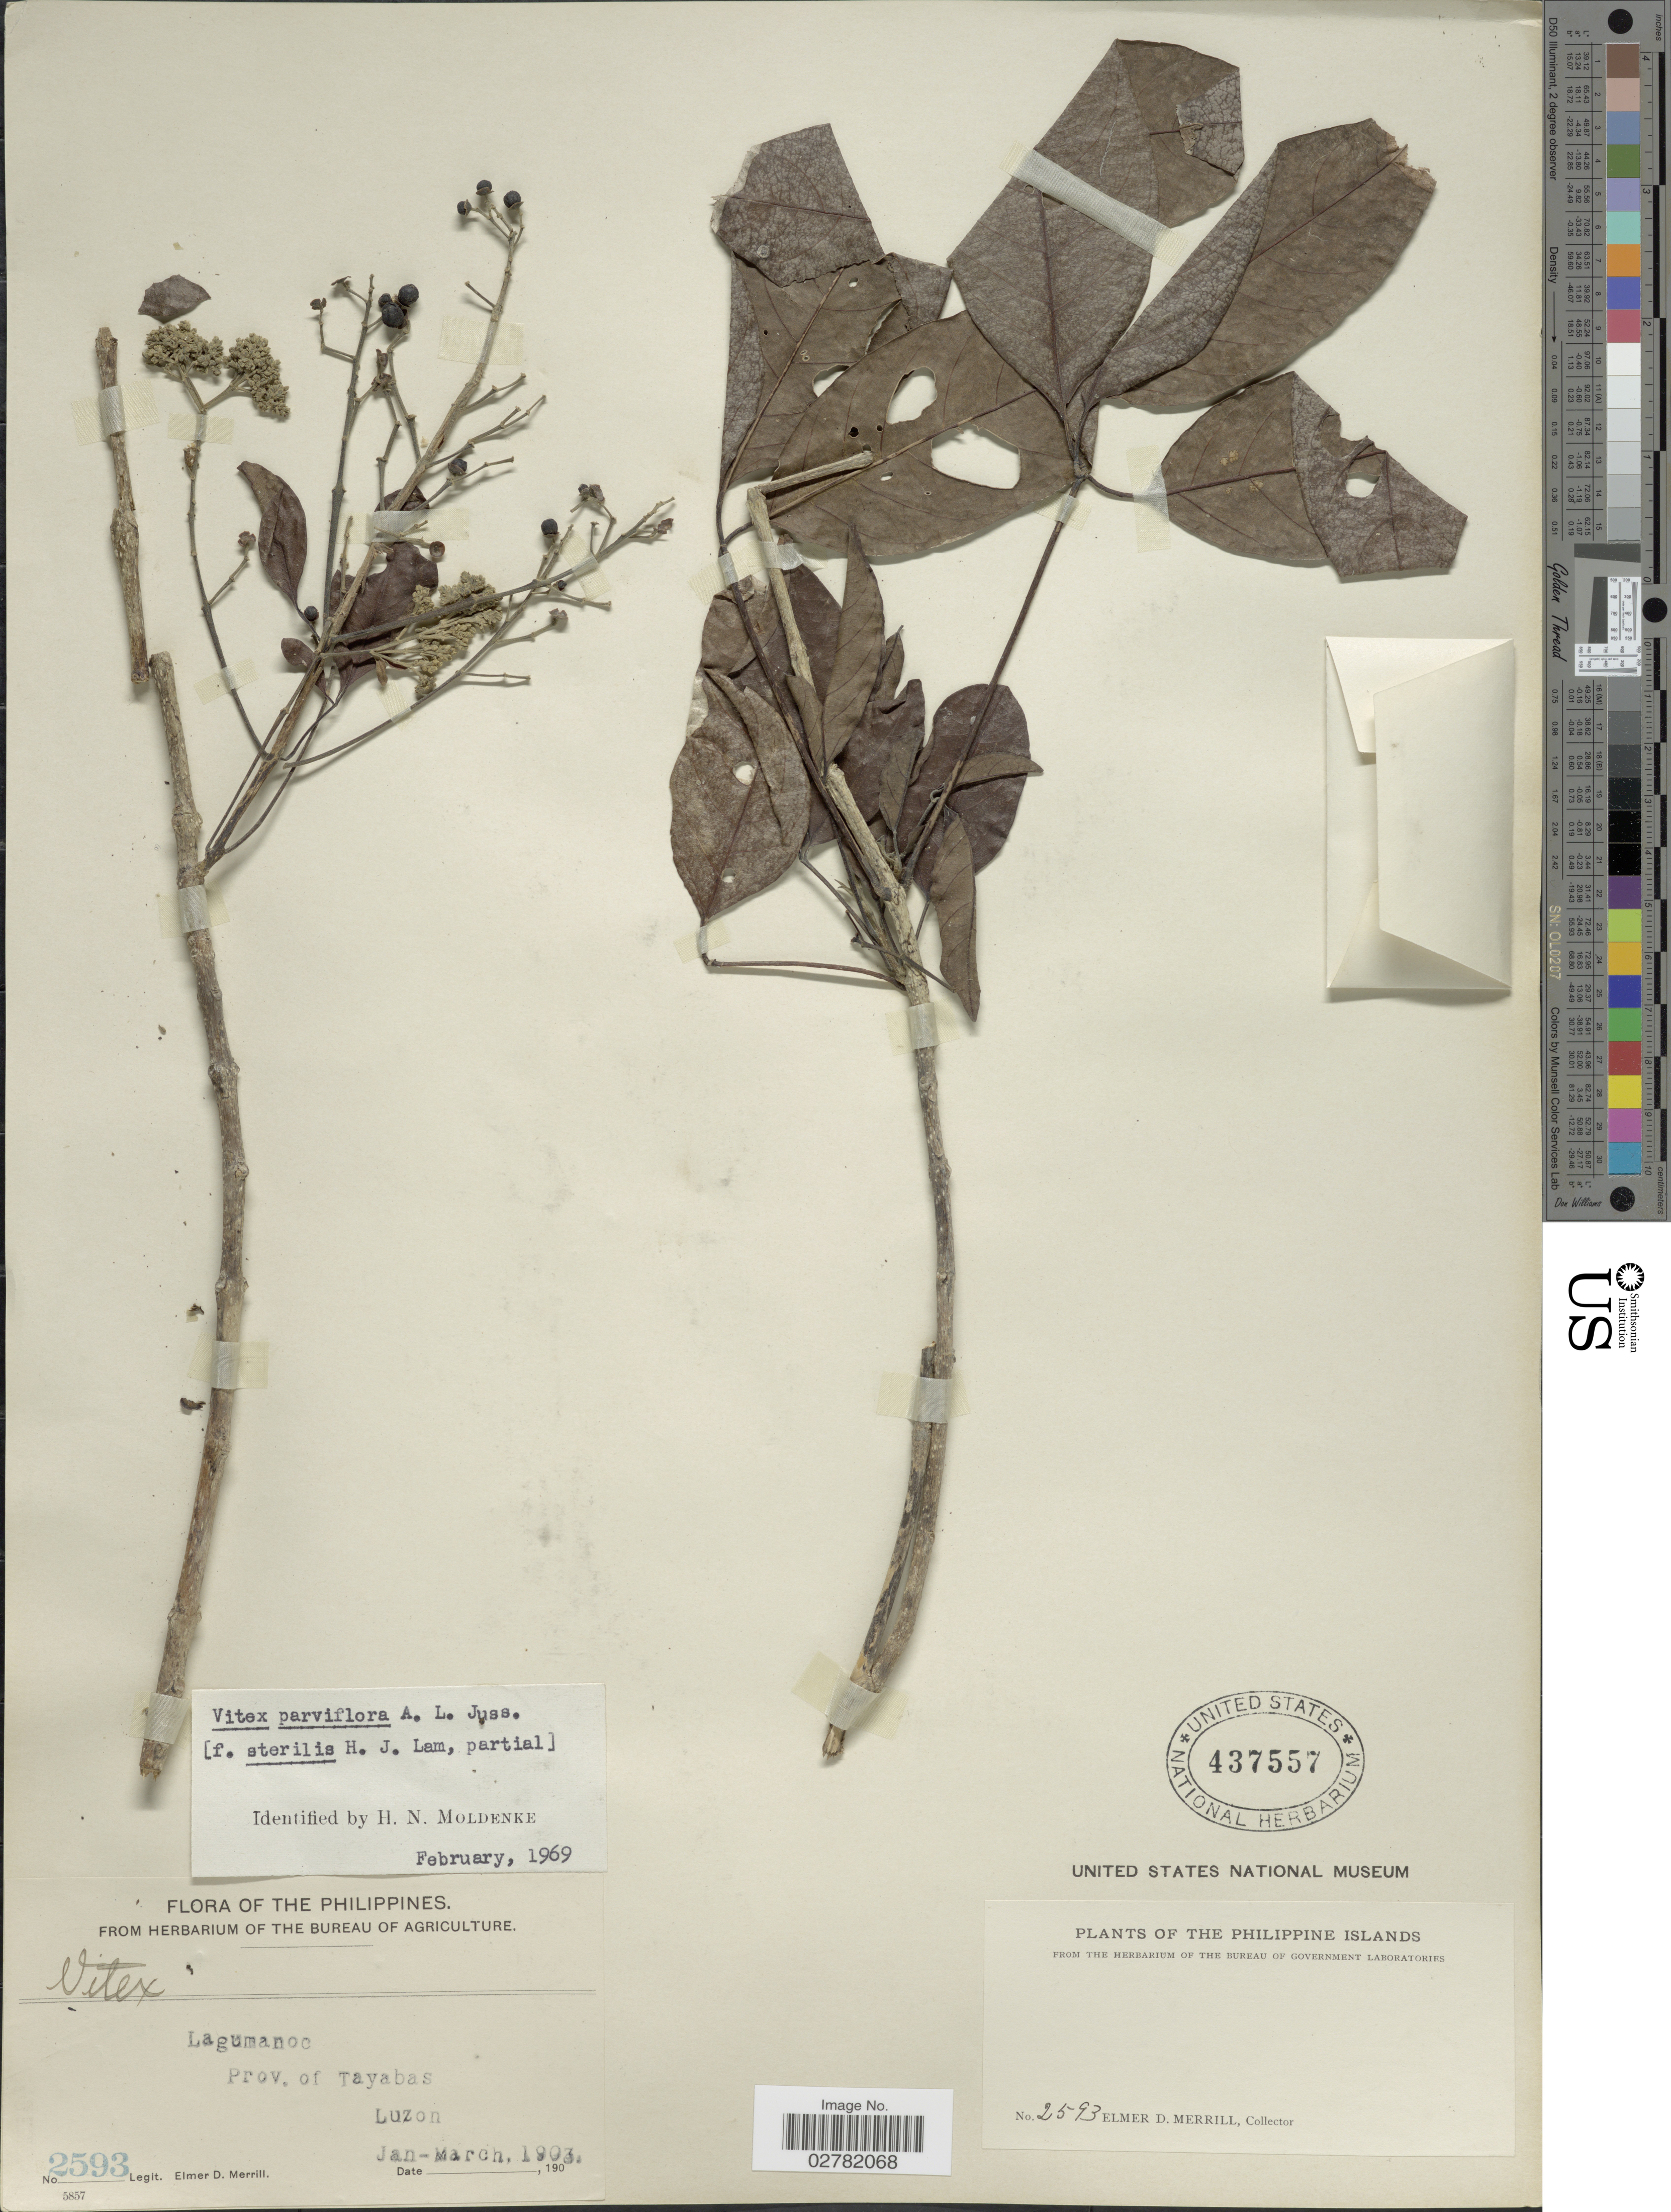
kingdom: Plantae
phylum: Tracheophyta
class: Magnoliopsida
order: Lamiales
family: Lamiaceae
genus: Vitex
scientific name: Vitex parviflora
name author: Juss.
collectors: E. D. Merrill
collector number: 2593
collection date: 1903-01/1903-03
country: Philippines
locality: Lagumanoc Prov. of Tayabas, Luzon.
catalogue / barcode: US 437557